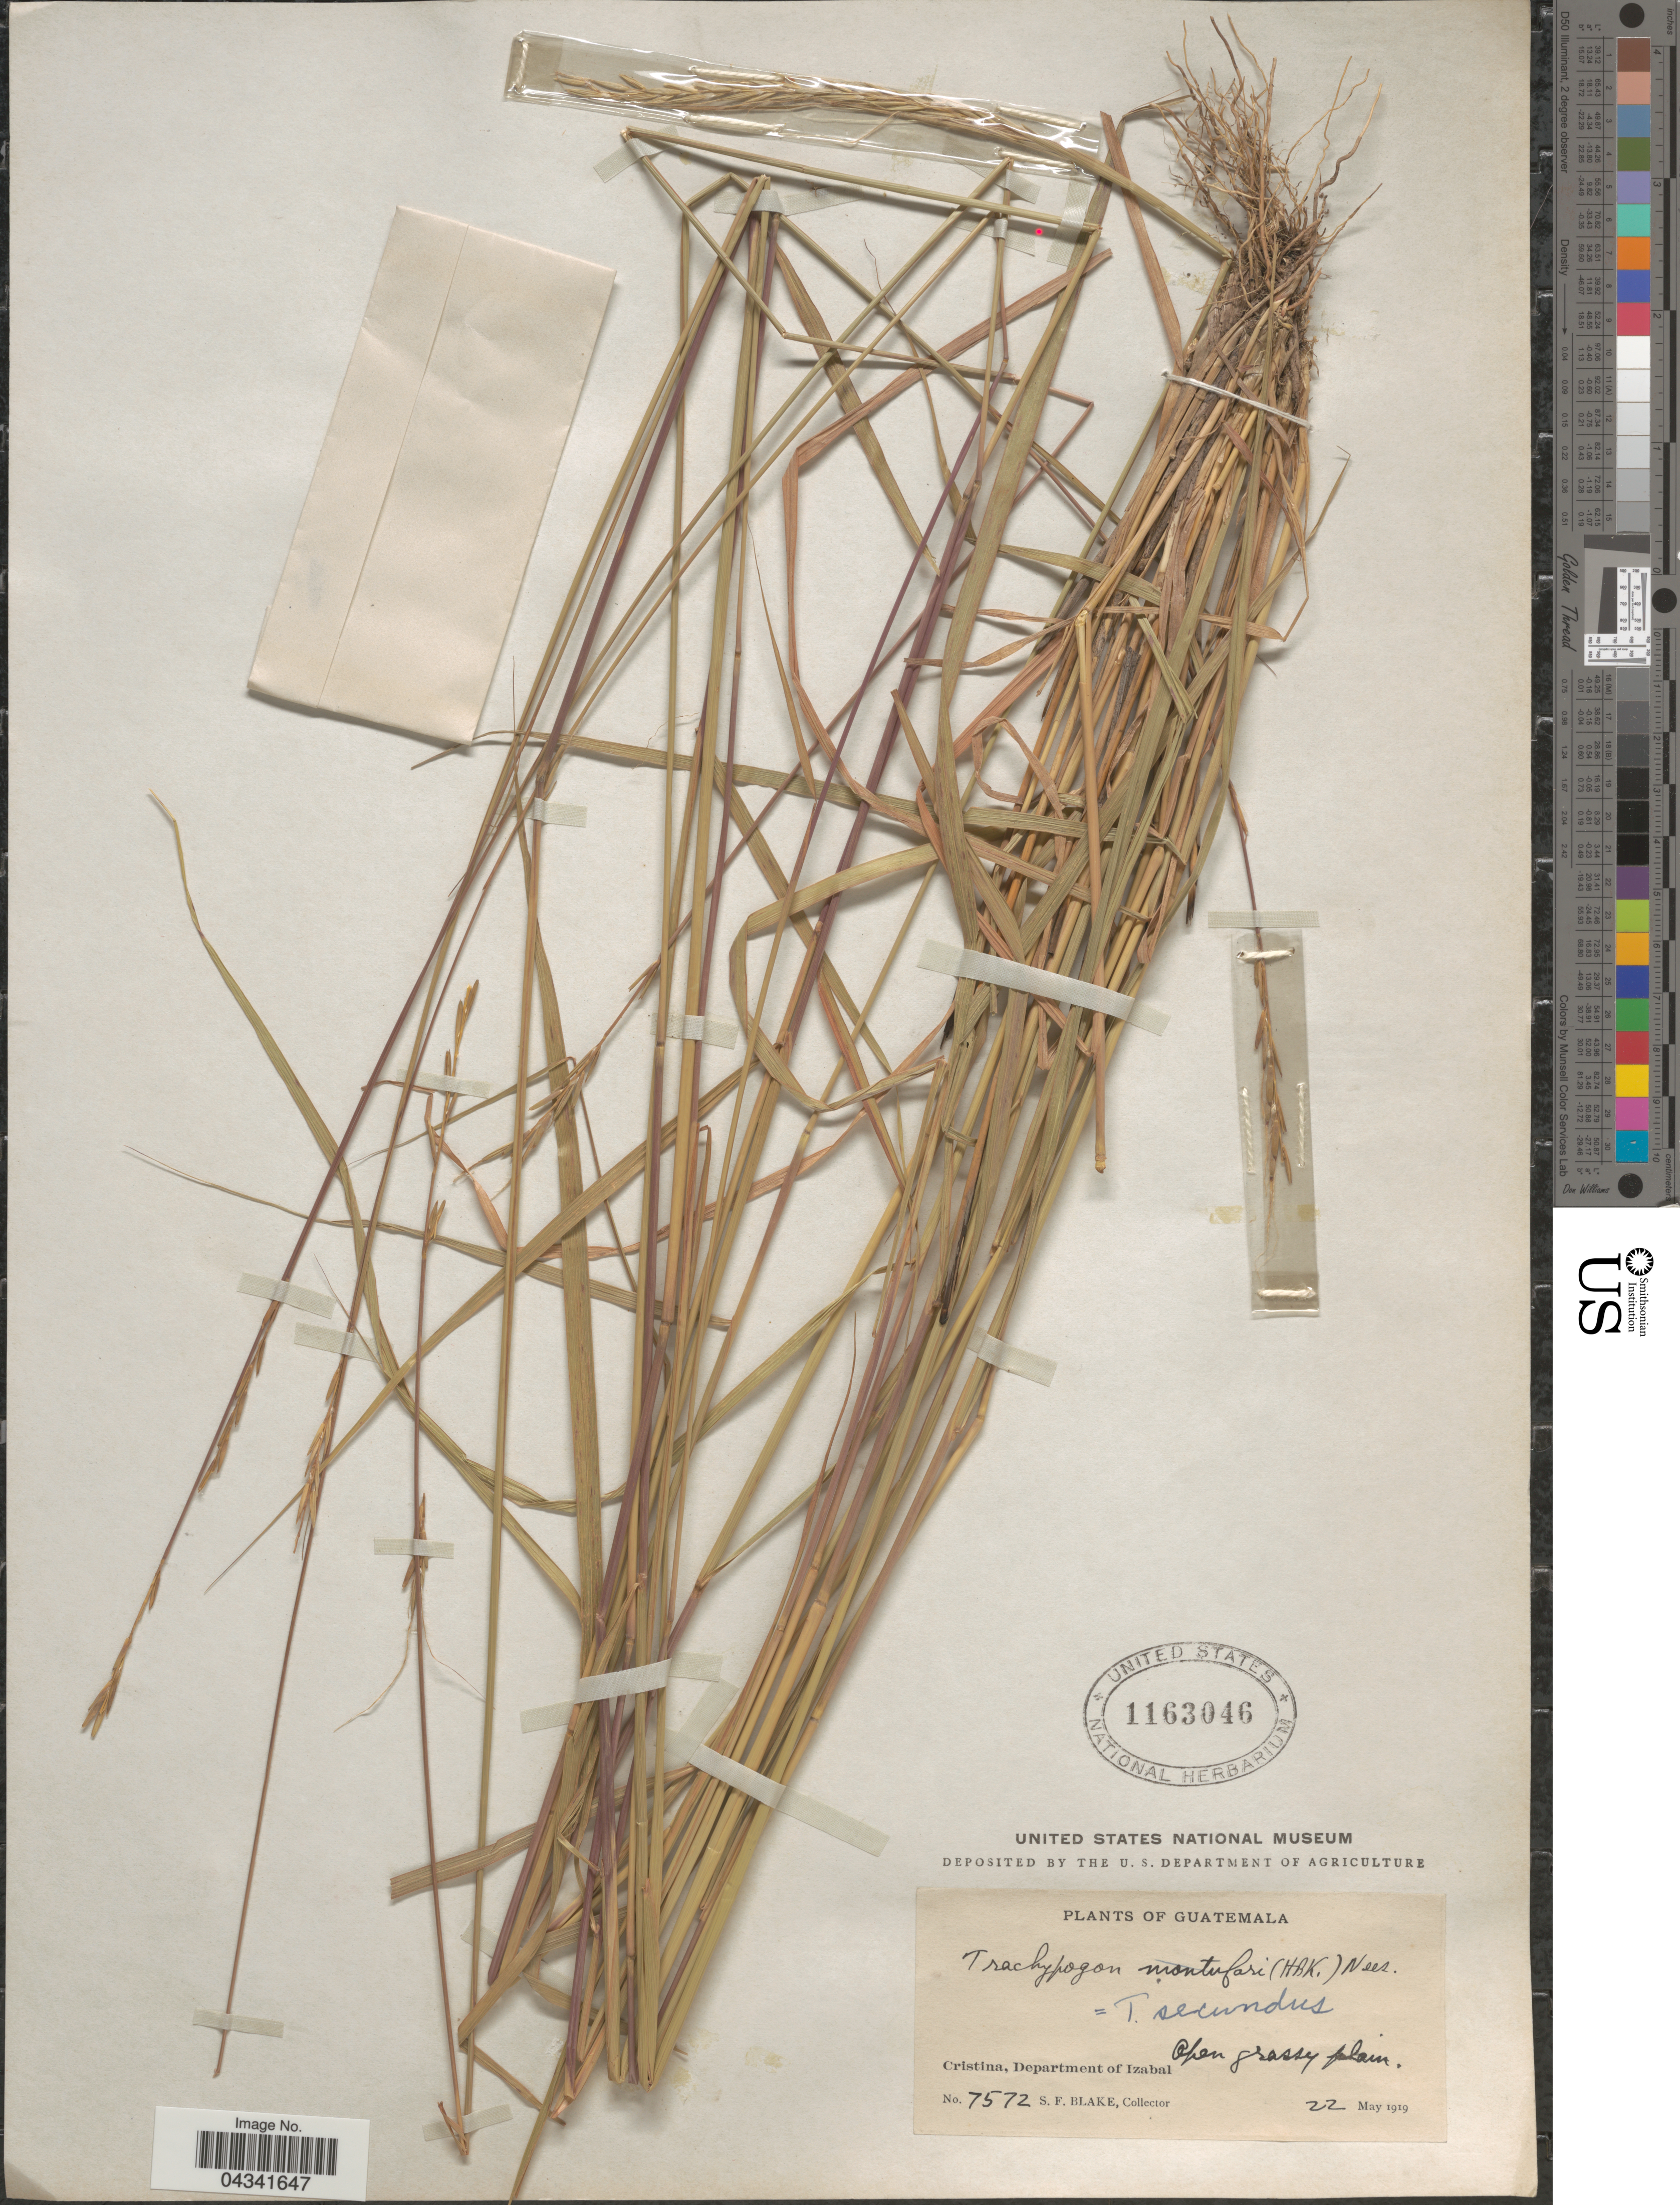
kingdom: Plantae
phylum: Tracheophyta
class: Liliopsida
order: Poales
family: Poaceae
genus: Trachypogon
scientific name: Trachypogon spicatus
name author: (L. f.) Kuntze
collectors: S. Blake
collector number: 7572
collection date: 1919-05-22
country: Guatemala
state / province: Izabal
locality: Cristina, Department of Izabal.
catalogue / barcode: US 1163046